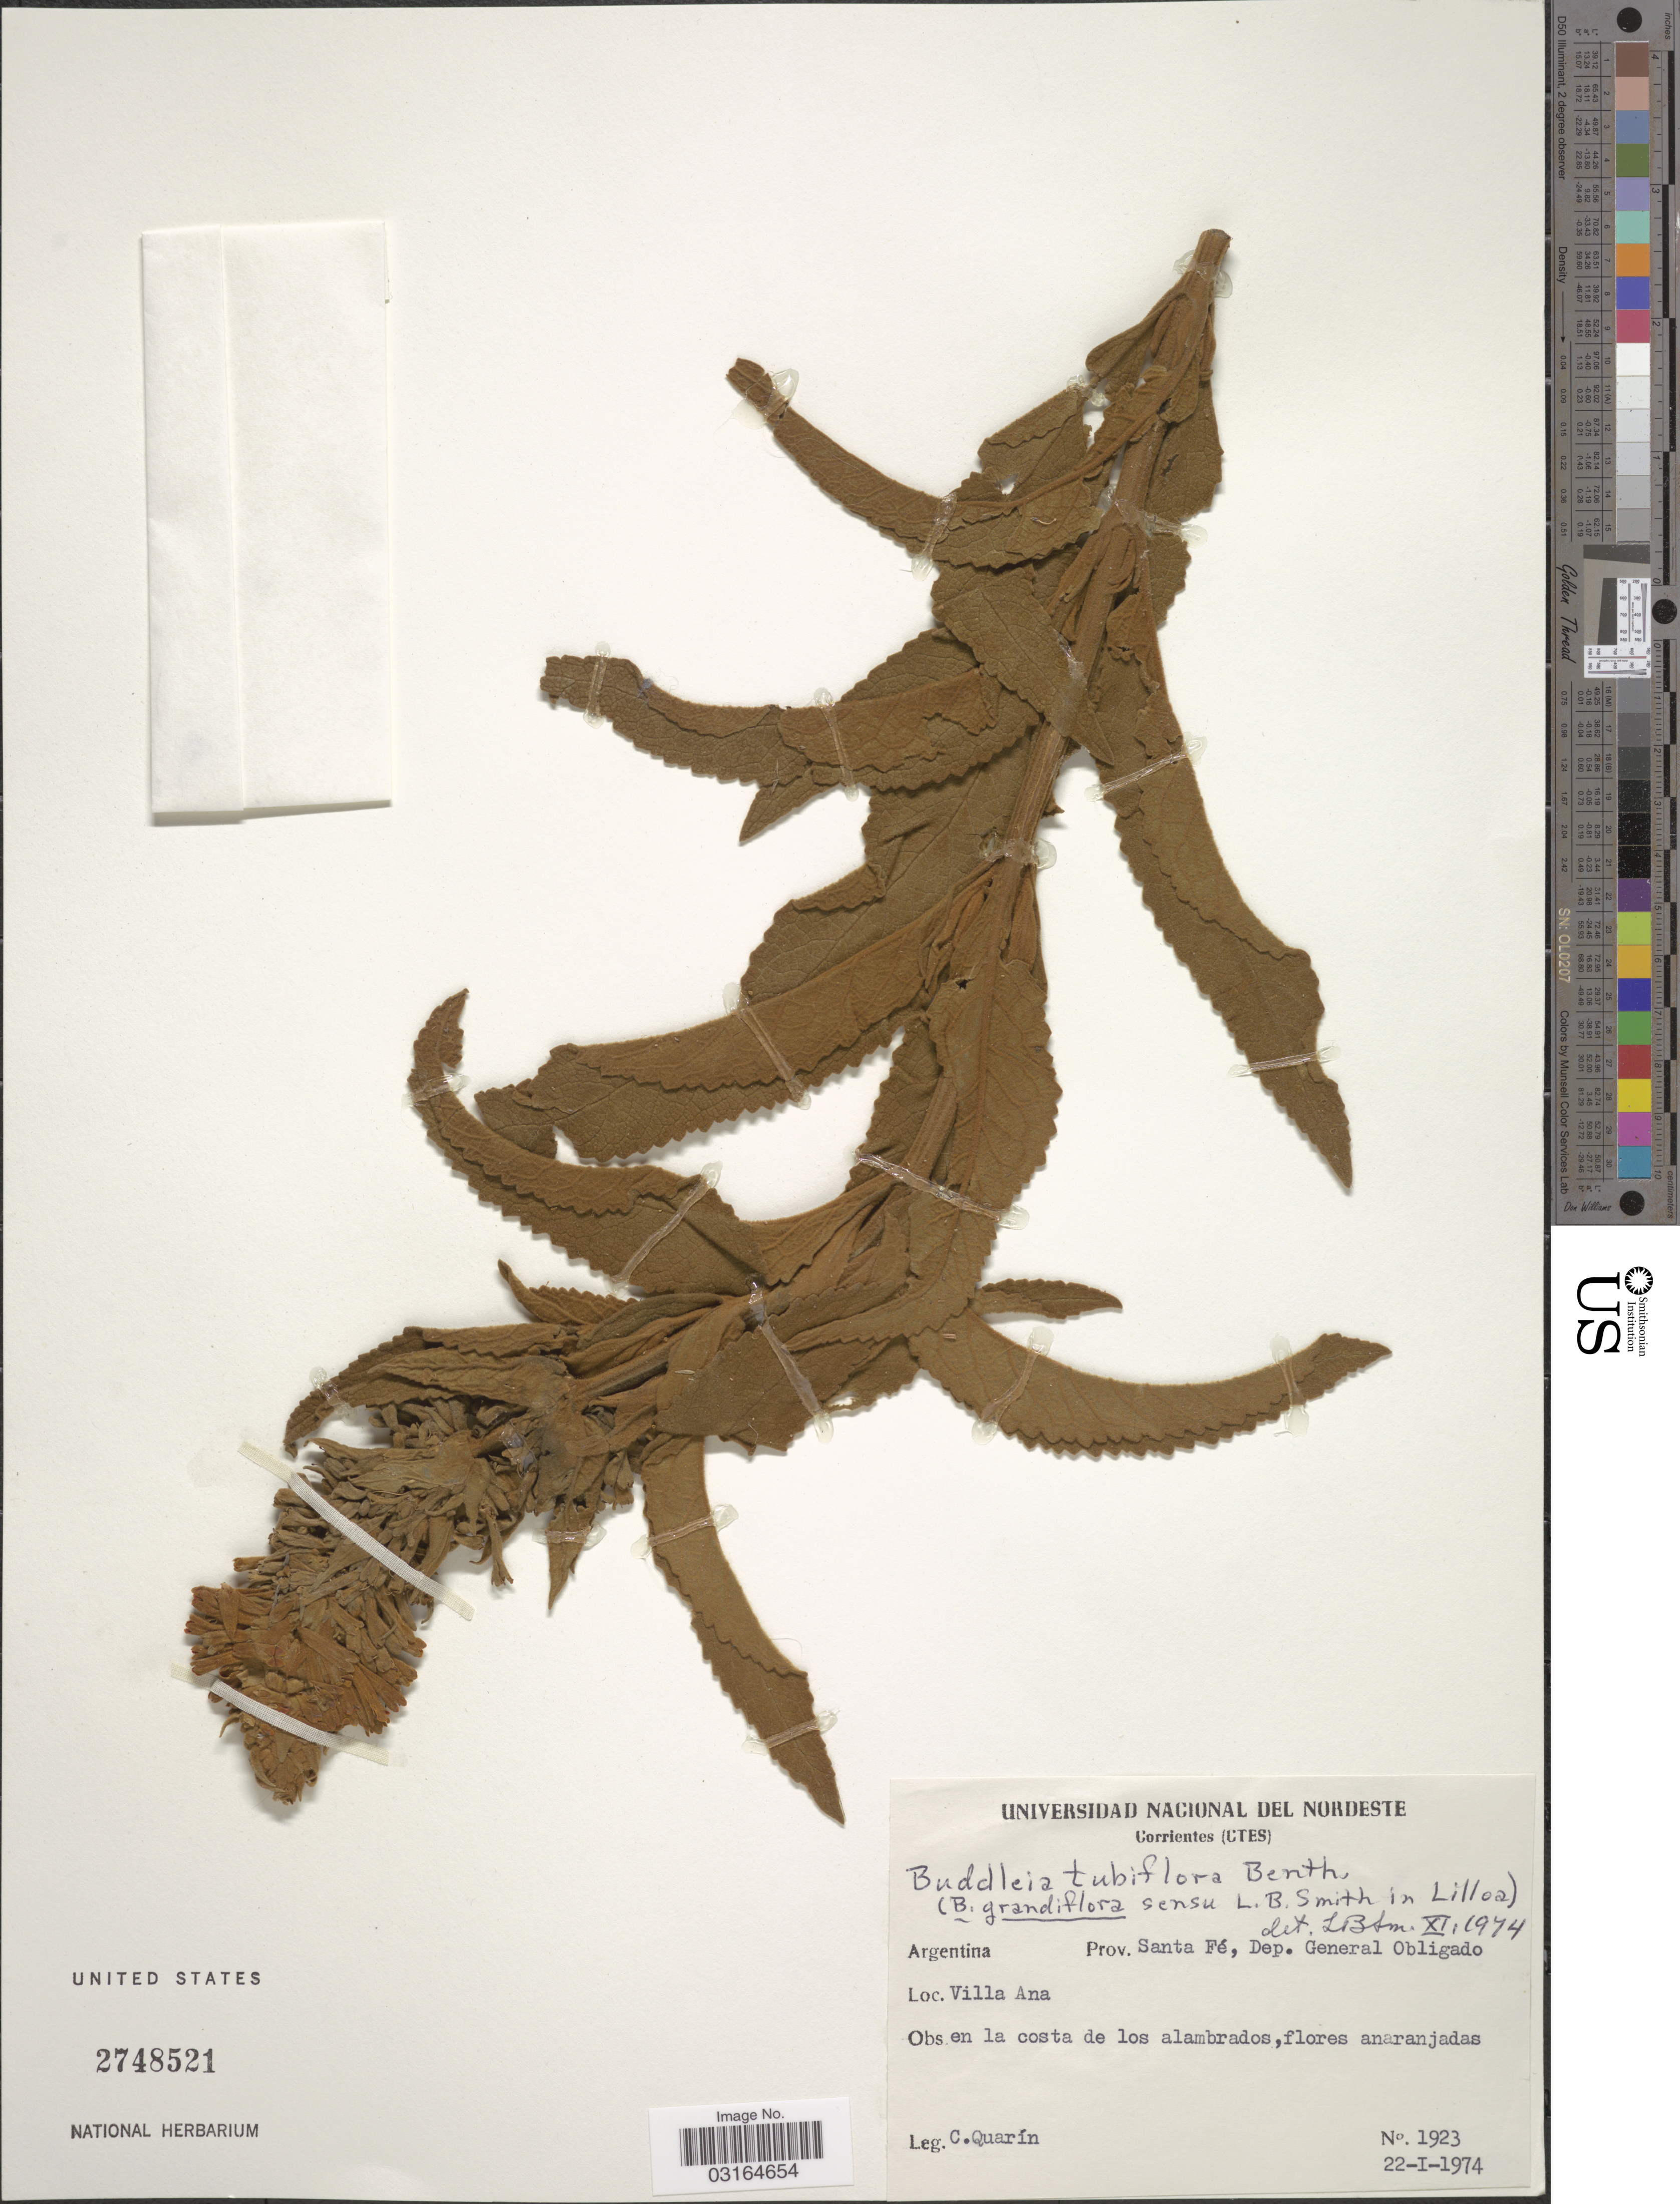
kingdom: Plantae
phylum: Tracheophyta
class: Magnoliopsida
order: Lamiales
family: Scrophulariaceae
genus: Buddleja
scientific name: Buddleja tubiflora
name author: Benth.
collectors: C. Quarín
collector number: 1923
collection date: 1974-01-22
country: Argentina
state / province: Santa Fe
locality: Dep. General Obligado. Villa Ana.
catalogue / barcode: US 2748521